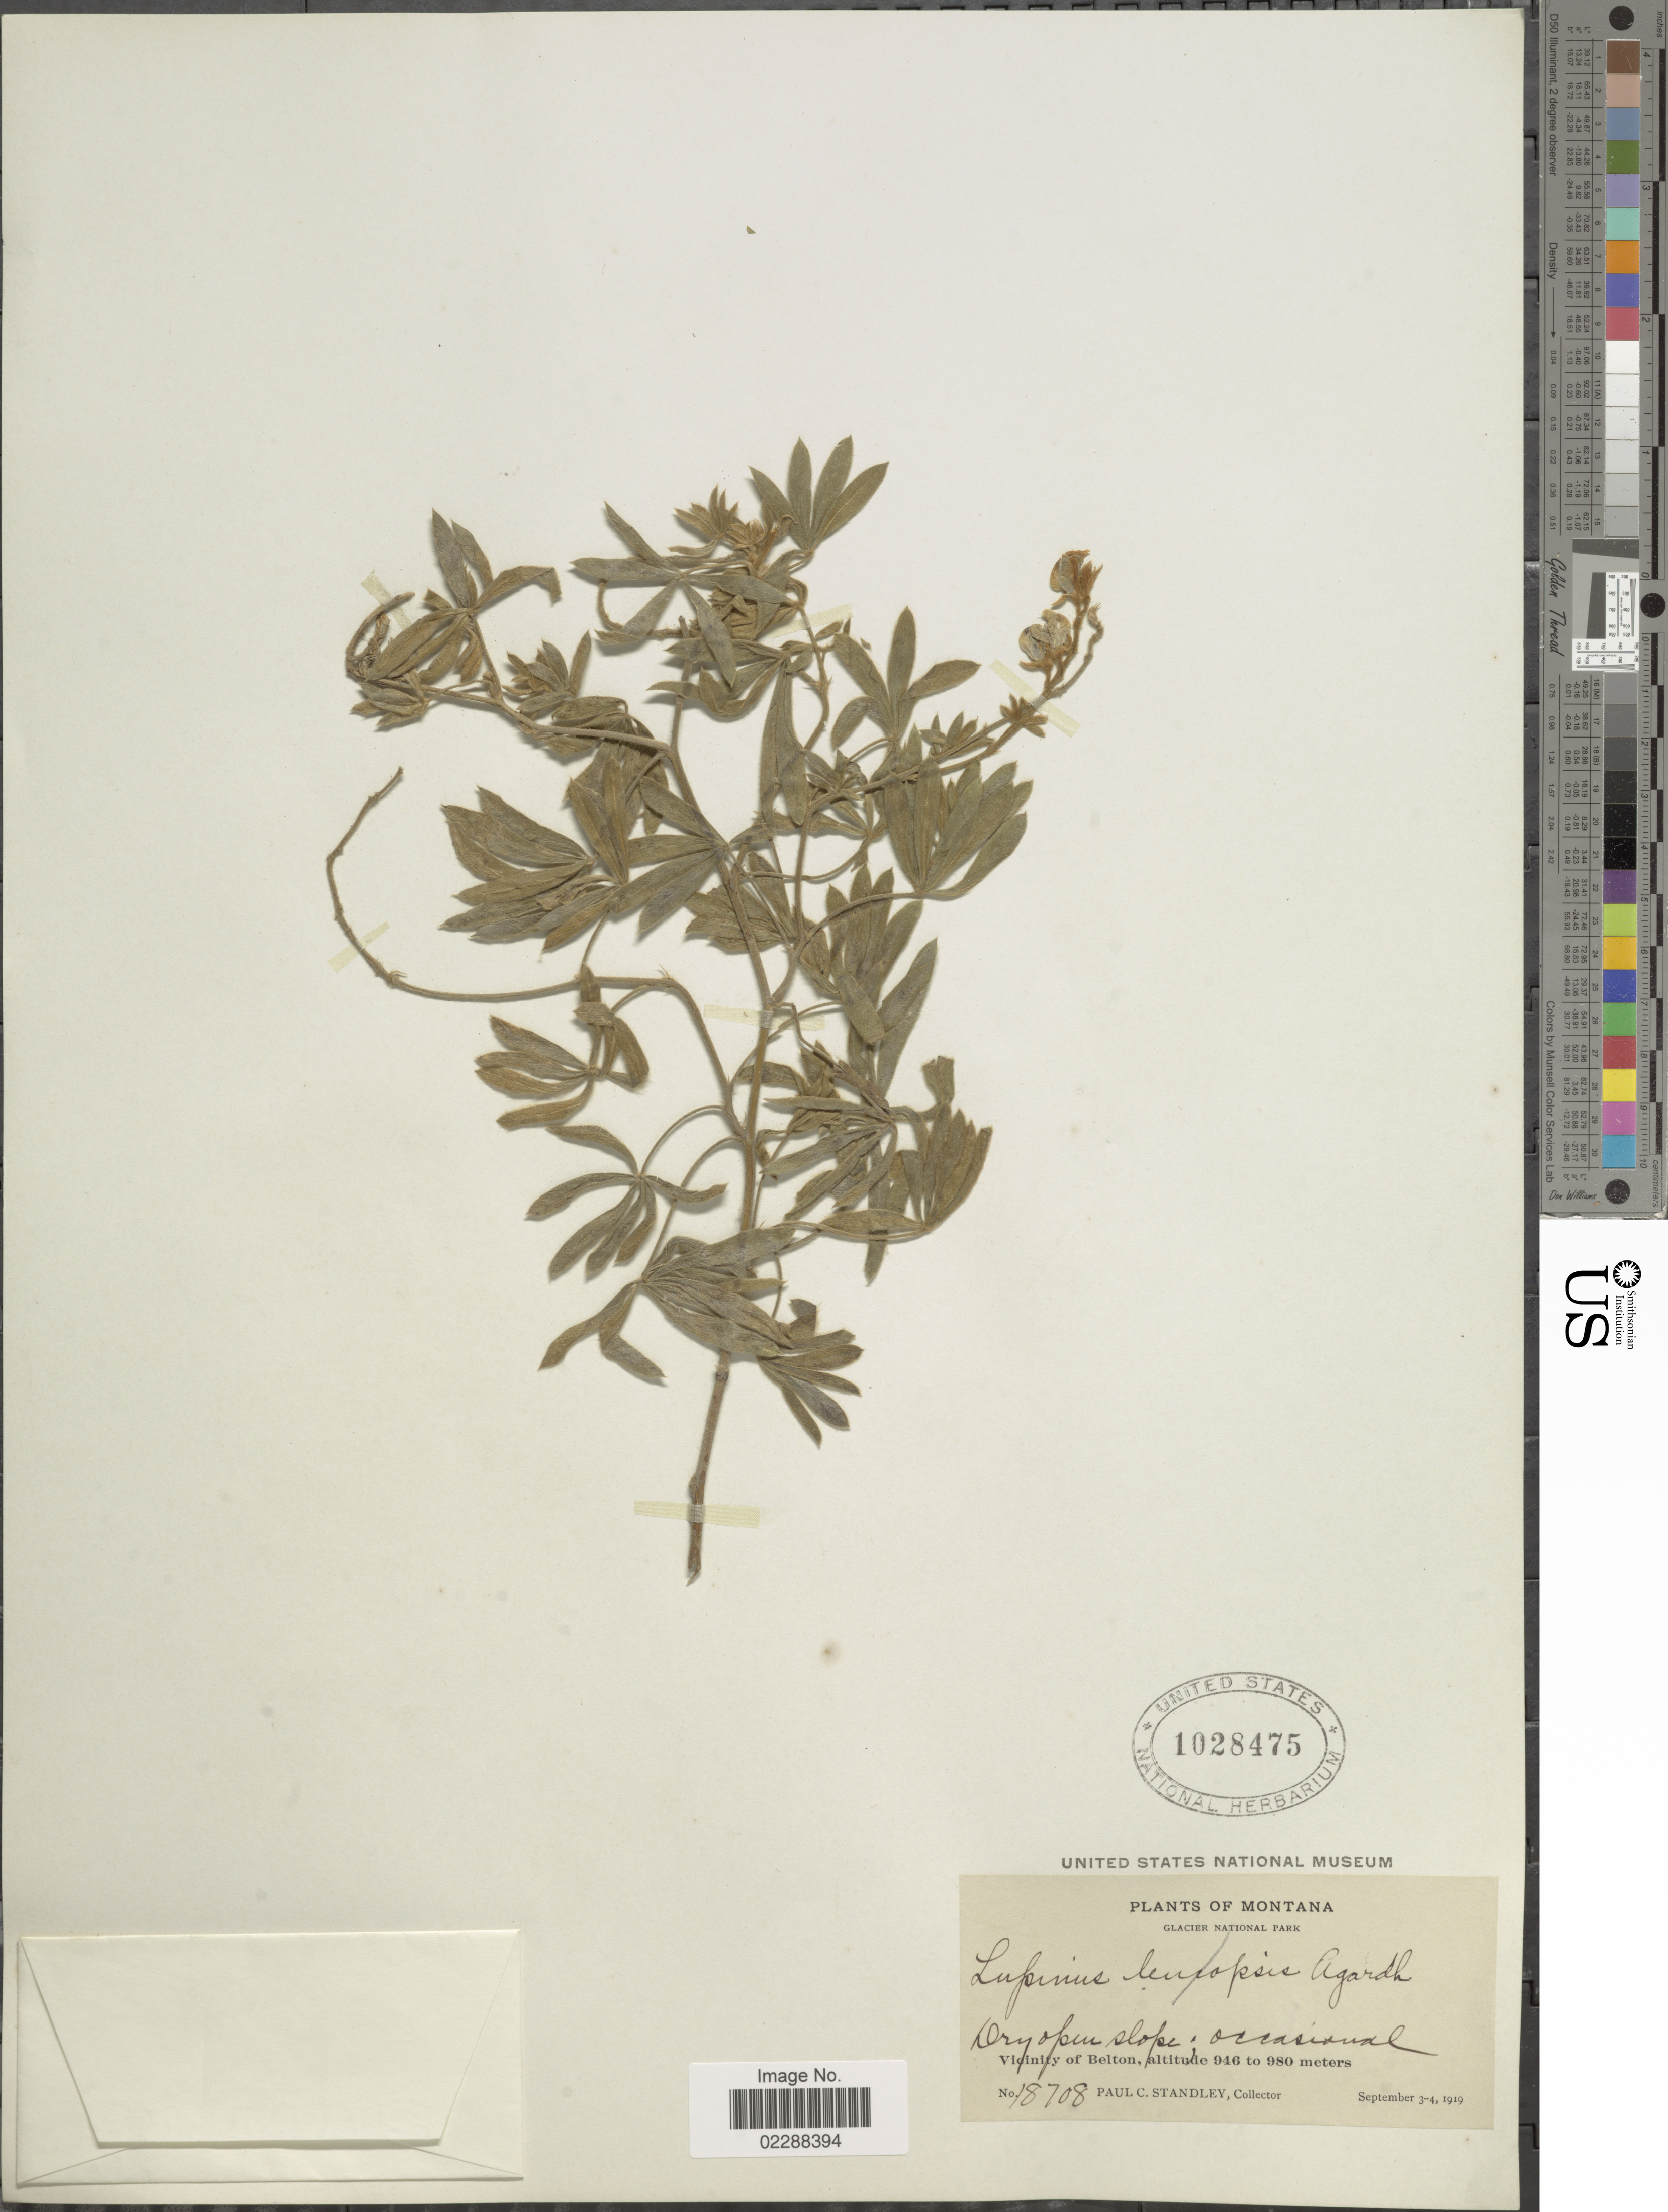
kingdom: Plantae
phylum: Tracheophyta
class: Magnoliopsida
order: Fabales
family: Fabaceae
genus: Lupinus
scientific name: Lupinus sp.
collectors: P. C. Standley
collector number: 18708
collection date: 1919-09-03/1919-09-04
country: United States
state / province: Montana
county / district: Flathead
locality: Glacier National Park, Vicinity of Belton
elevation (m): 946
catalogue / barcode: US 1028475